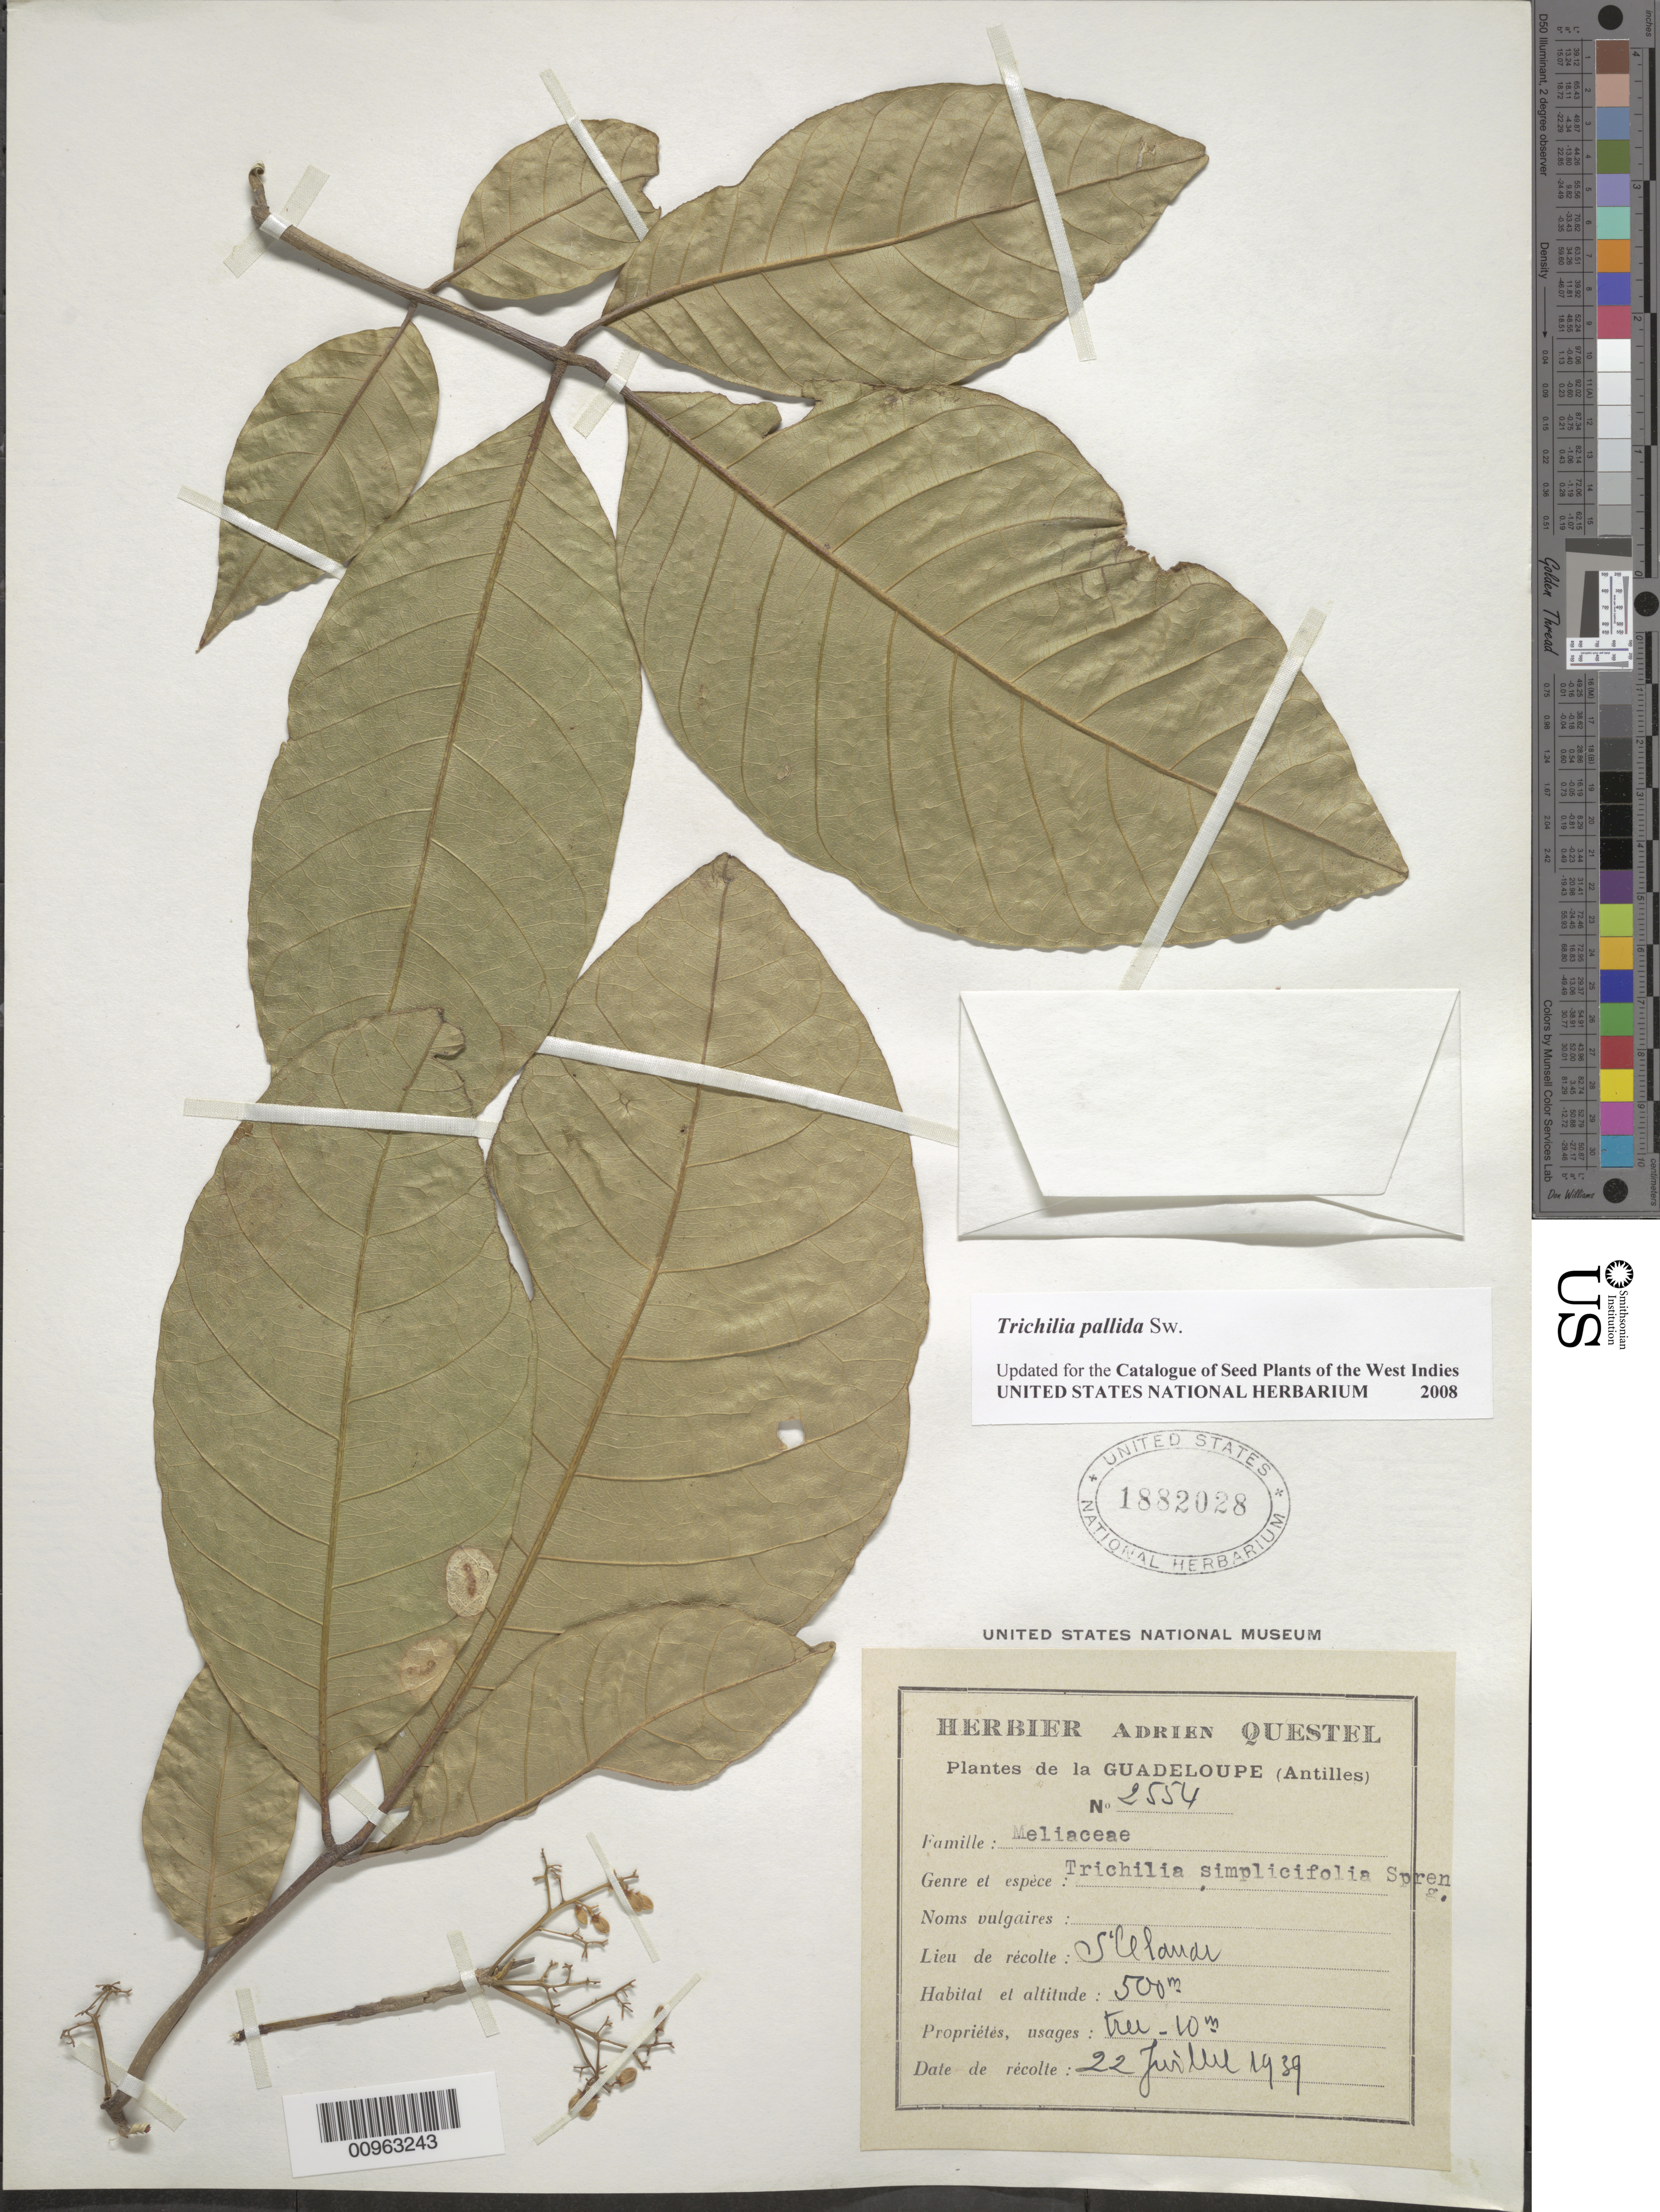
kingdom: Plantae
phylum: Tracheophyta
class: Magnoliopsida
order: Sapindales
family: Meliaceae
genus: Trichilia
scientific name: Trichilia pallida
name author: Sw.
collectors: A. Questel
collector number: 2554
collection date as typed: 22 Jul 1939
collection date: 1939-07-22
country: Guadeloupe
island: Basse Terre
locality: St. LeLande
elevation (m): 500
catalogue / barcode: US 1882028